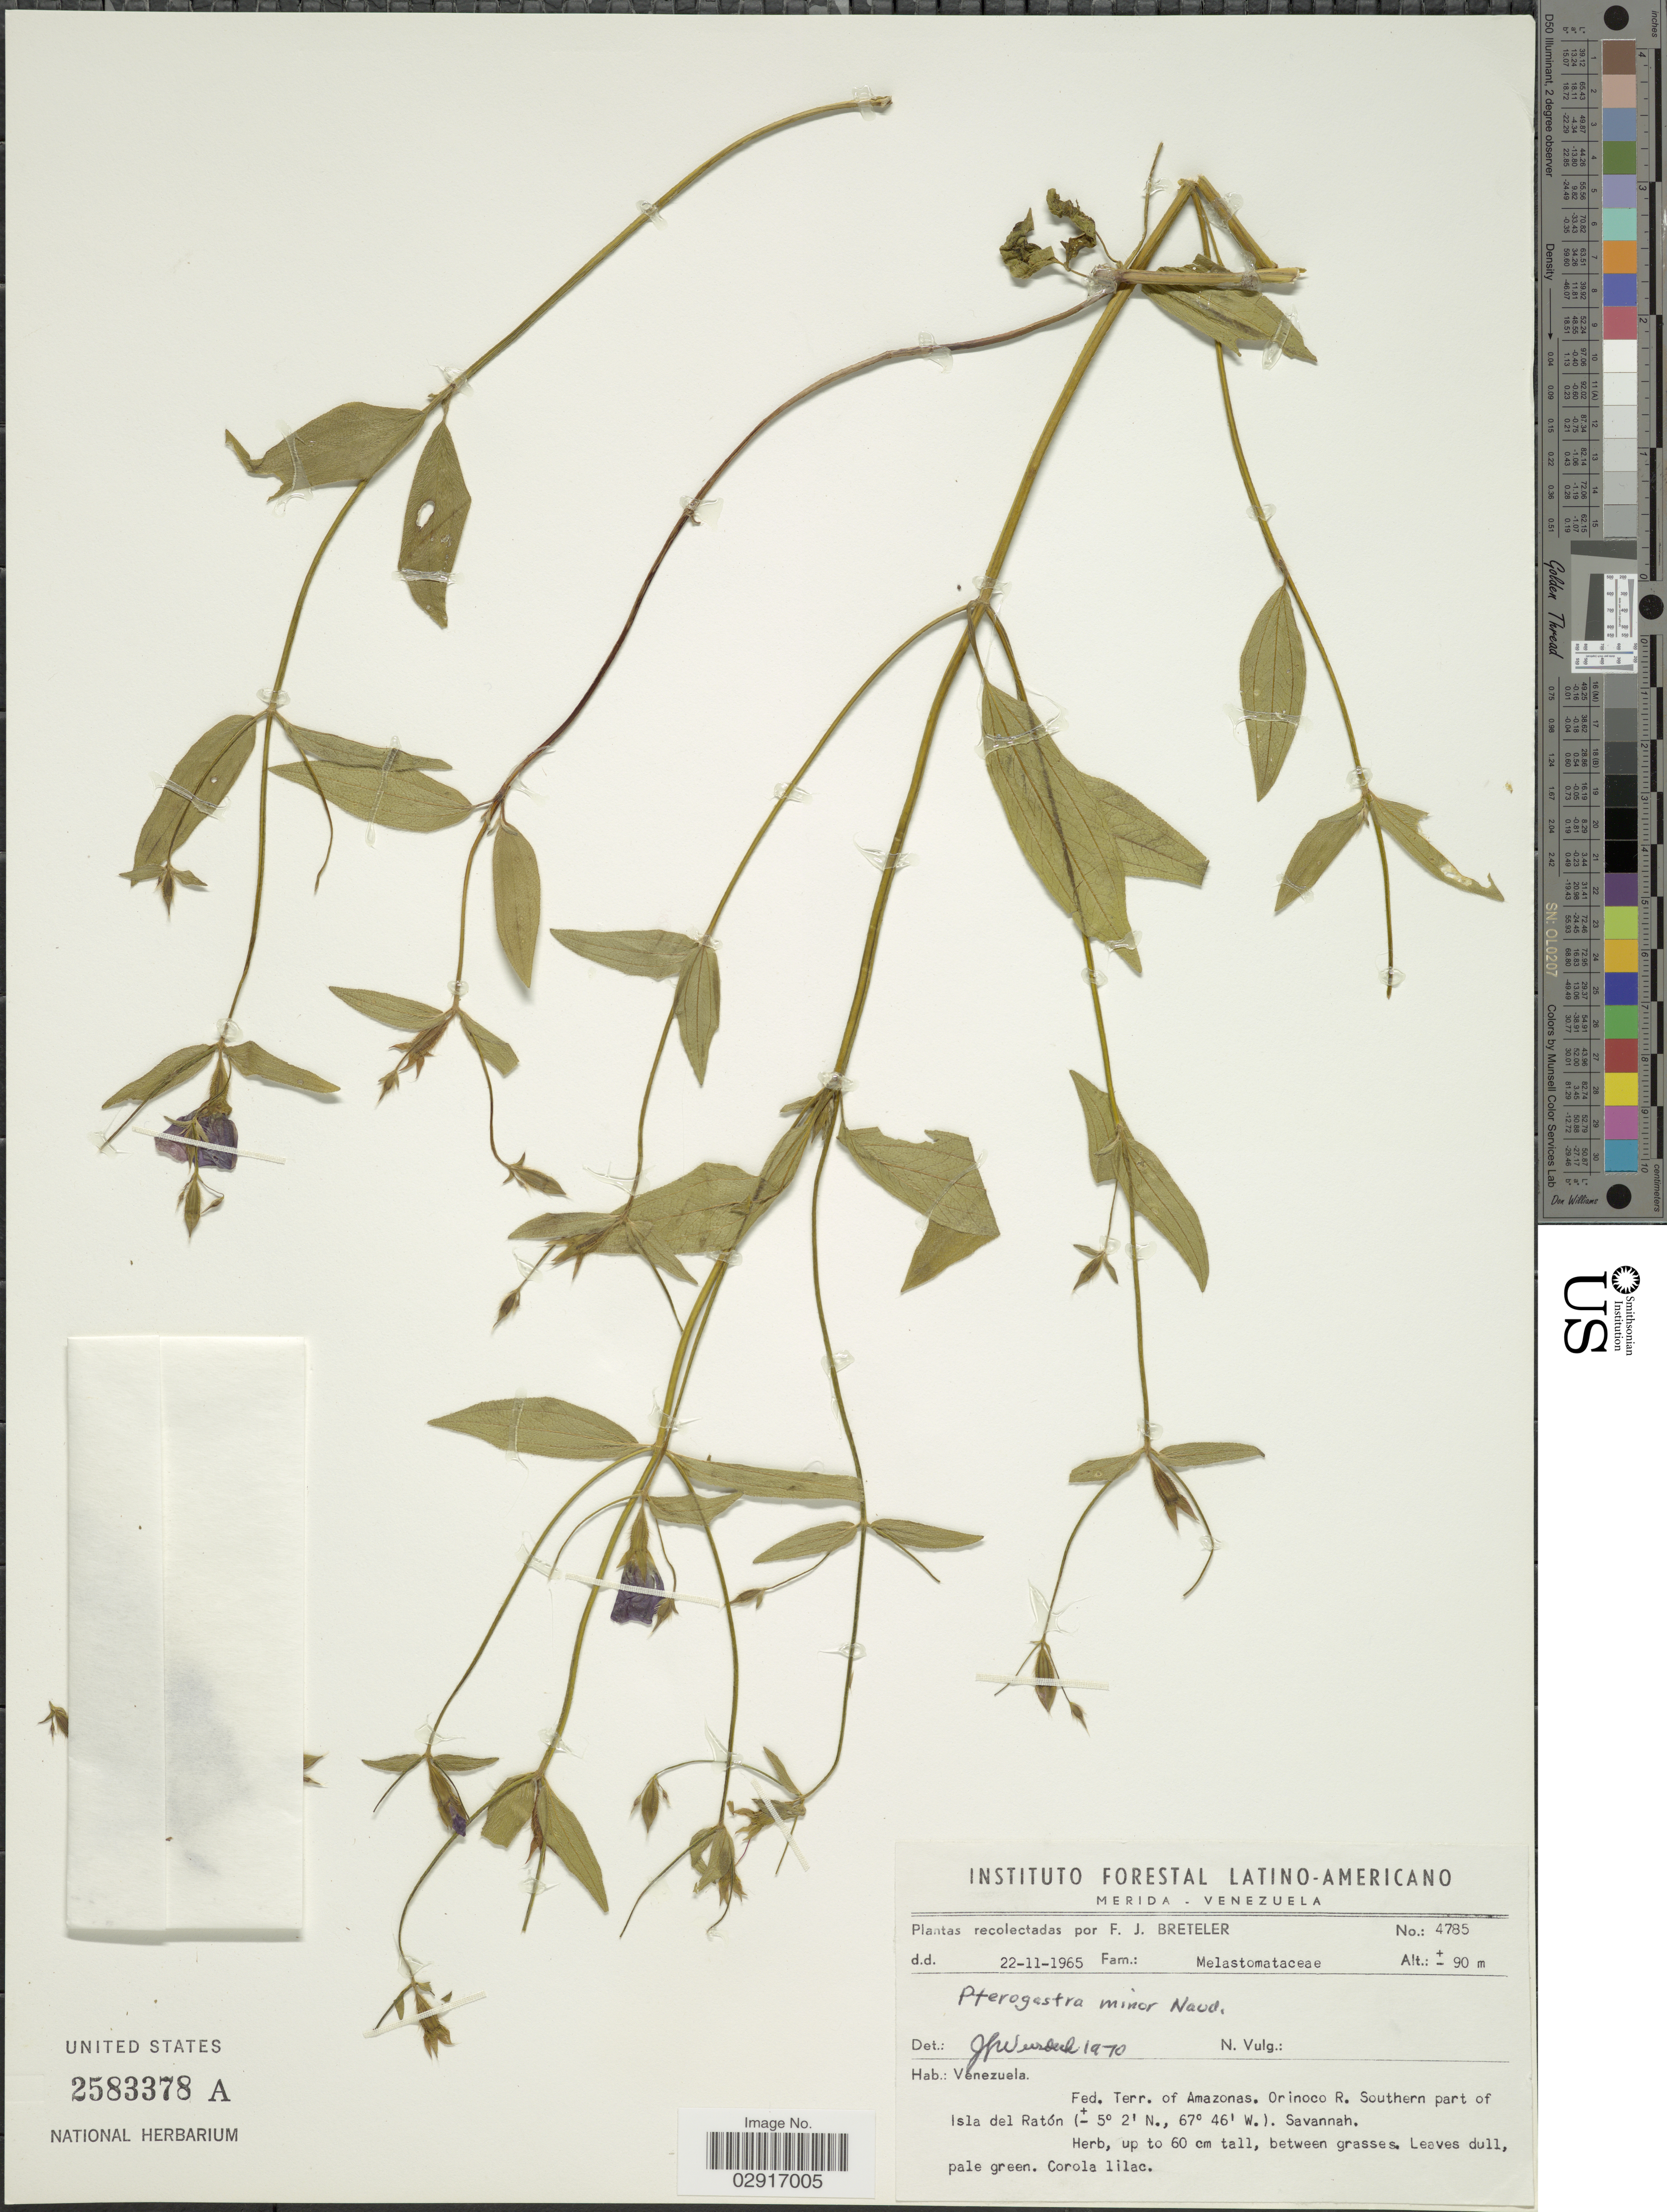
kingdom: Plantae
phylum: Tracheophyta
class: Magnoliopsida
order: Myrtales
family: Melastomataceae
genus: Pterogastra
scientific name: Pterogastra minor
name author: Naudin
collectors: F. J. Breteler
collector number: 4785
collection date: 1965-11-22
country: Venezuela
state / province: Amazonas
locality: Fed. Terr. of Amazonas. Orinoco R. Southern part of Isla del Ratón.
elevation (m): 90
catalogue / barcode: US 2583378A